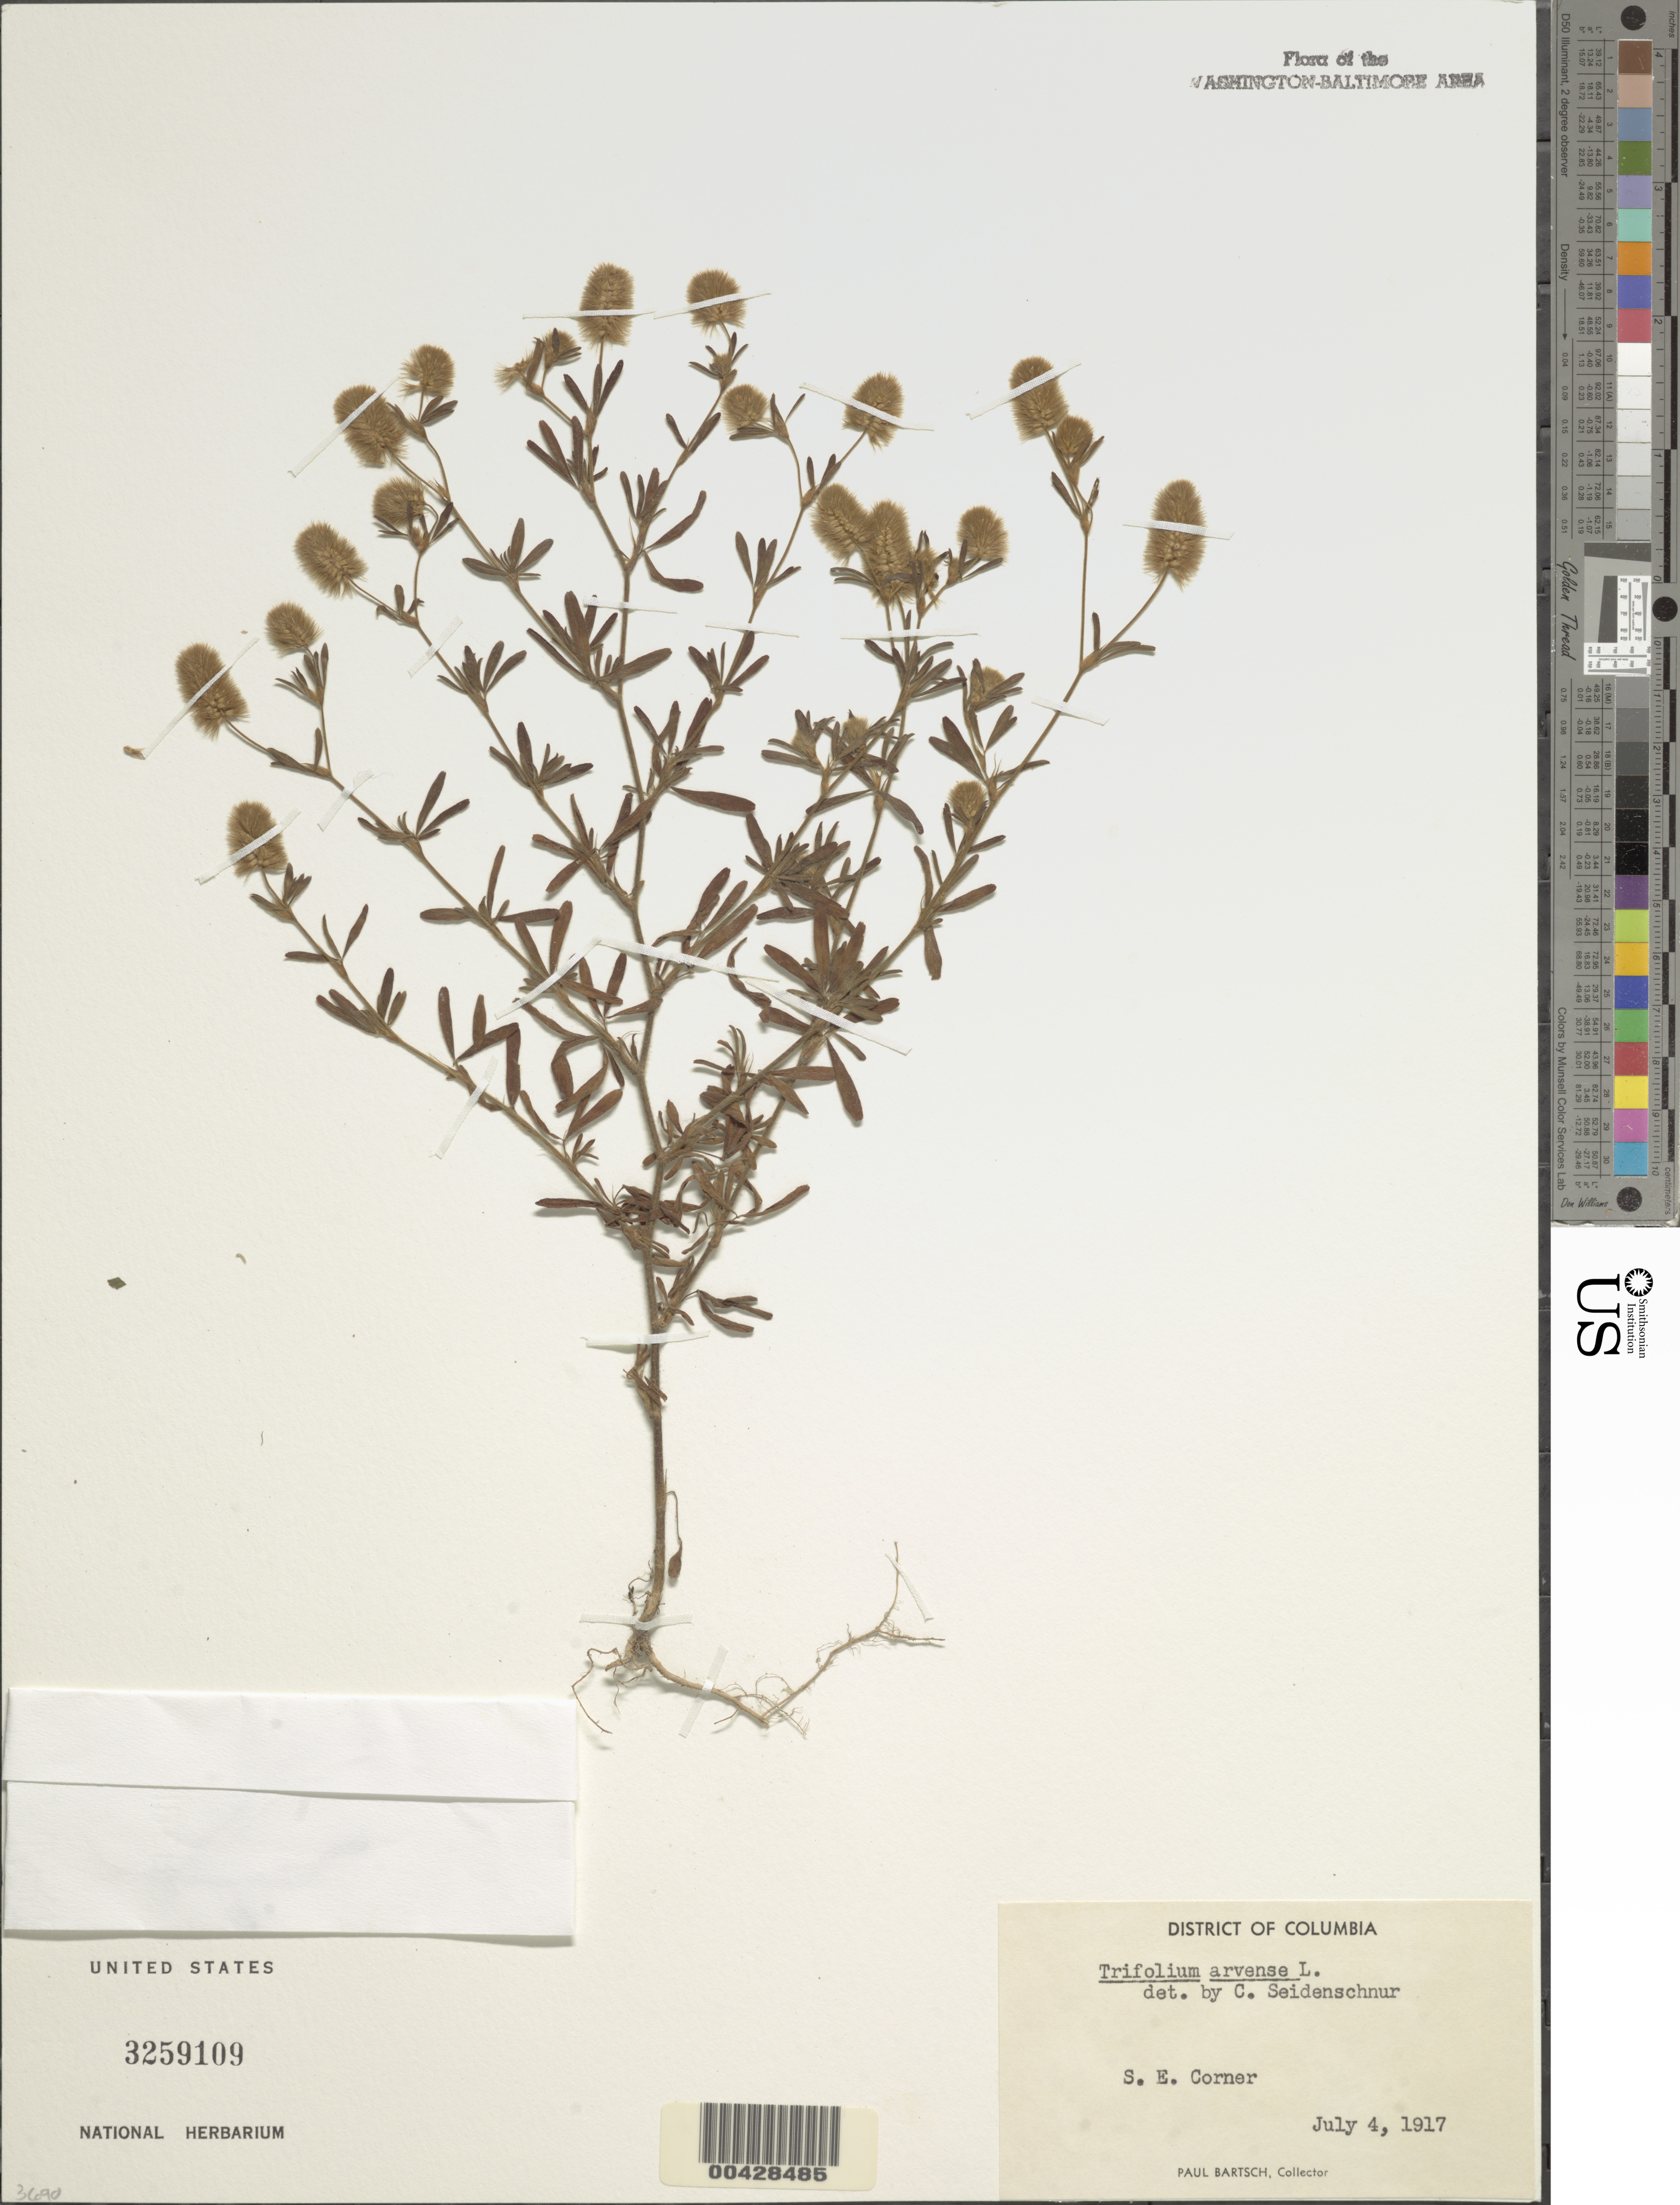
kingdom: Plantae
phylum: Tracheophyta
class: Magnoliopsida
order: Fabales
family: Fabaceae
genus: Trifolium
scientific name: Trifolium arvense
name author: L.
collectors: P. Bartsch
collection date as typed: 04 Jul 1917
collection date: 1917-07-04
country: United States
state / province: District of Columbia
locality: SE Corner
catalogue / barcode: US 3259109